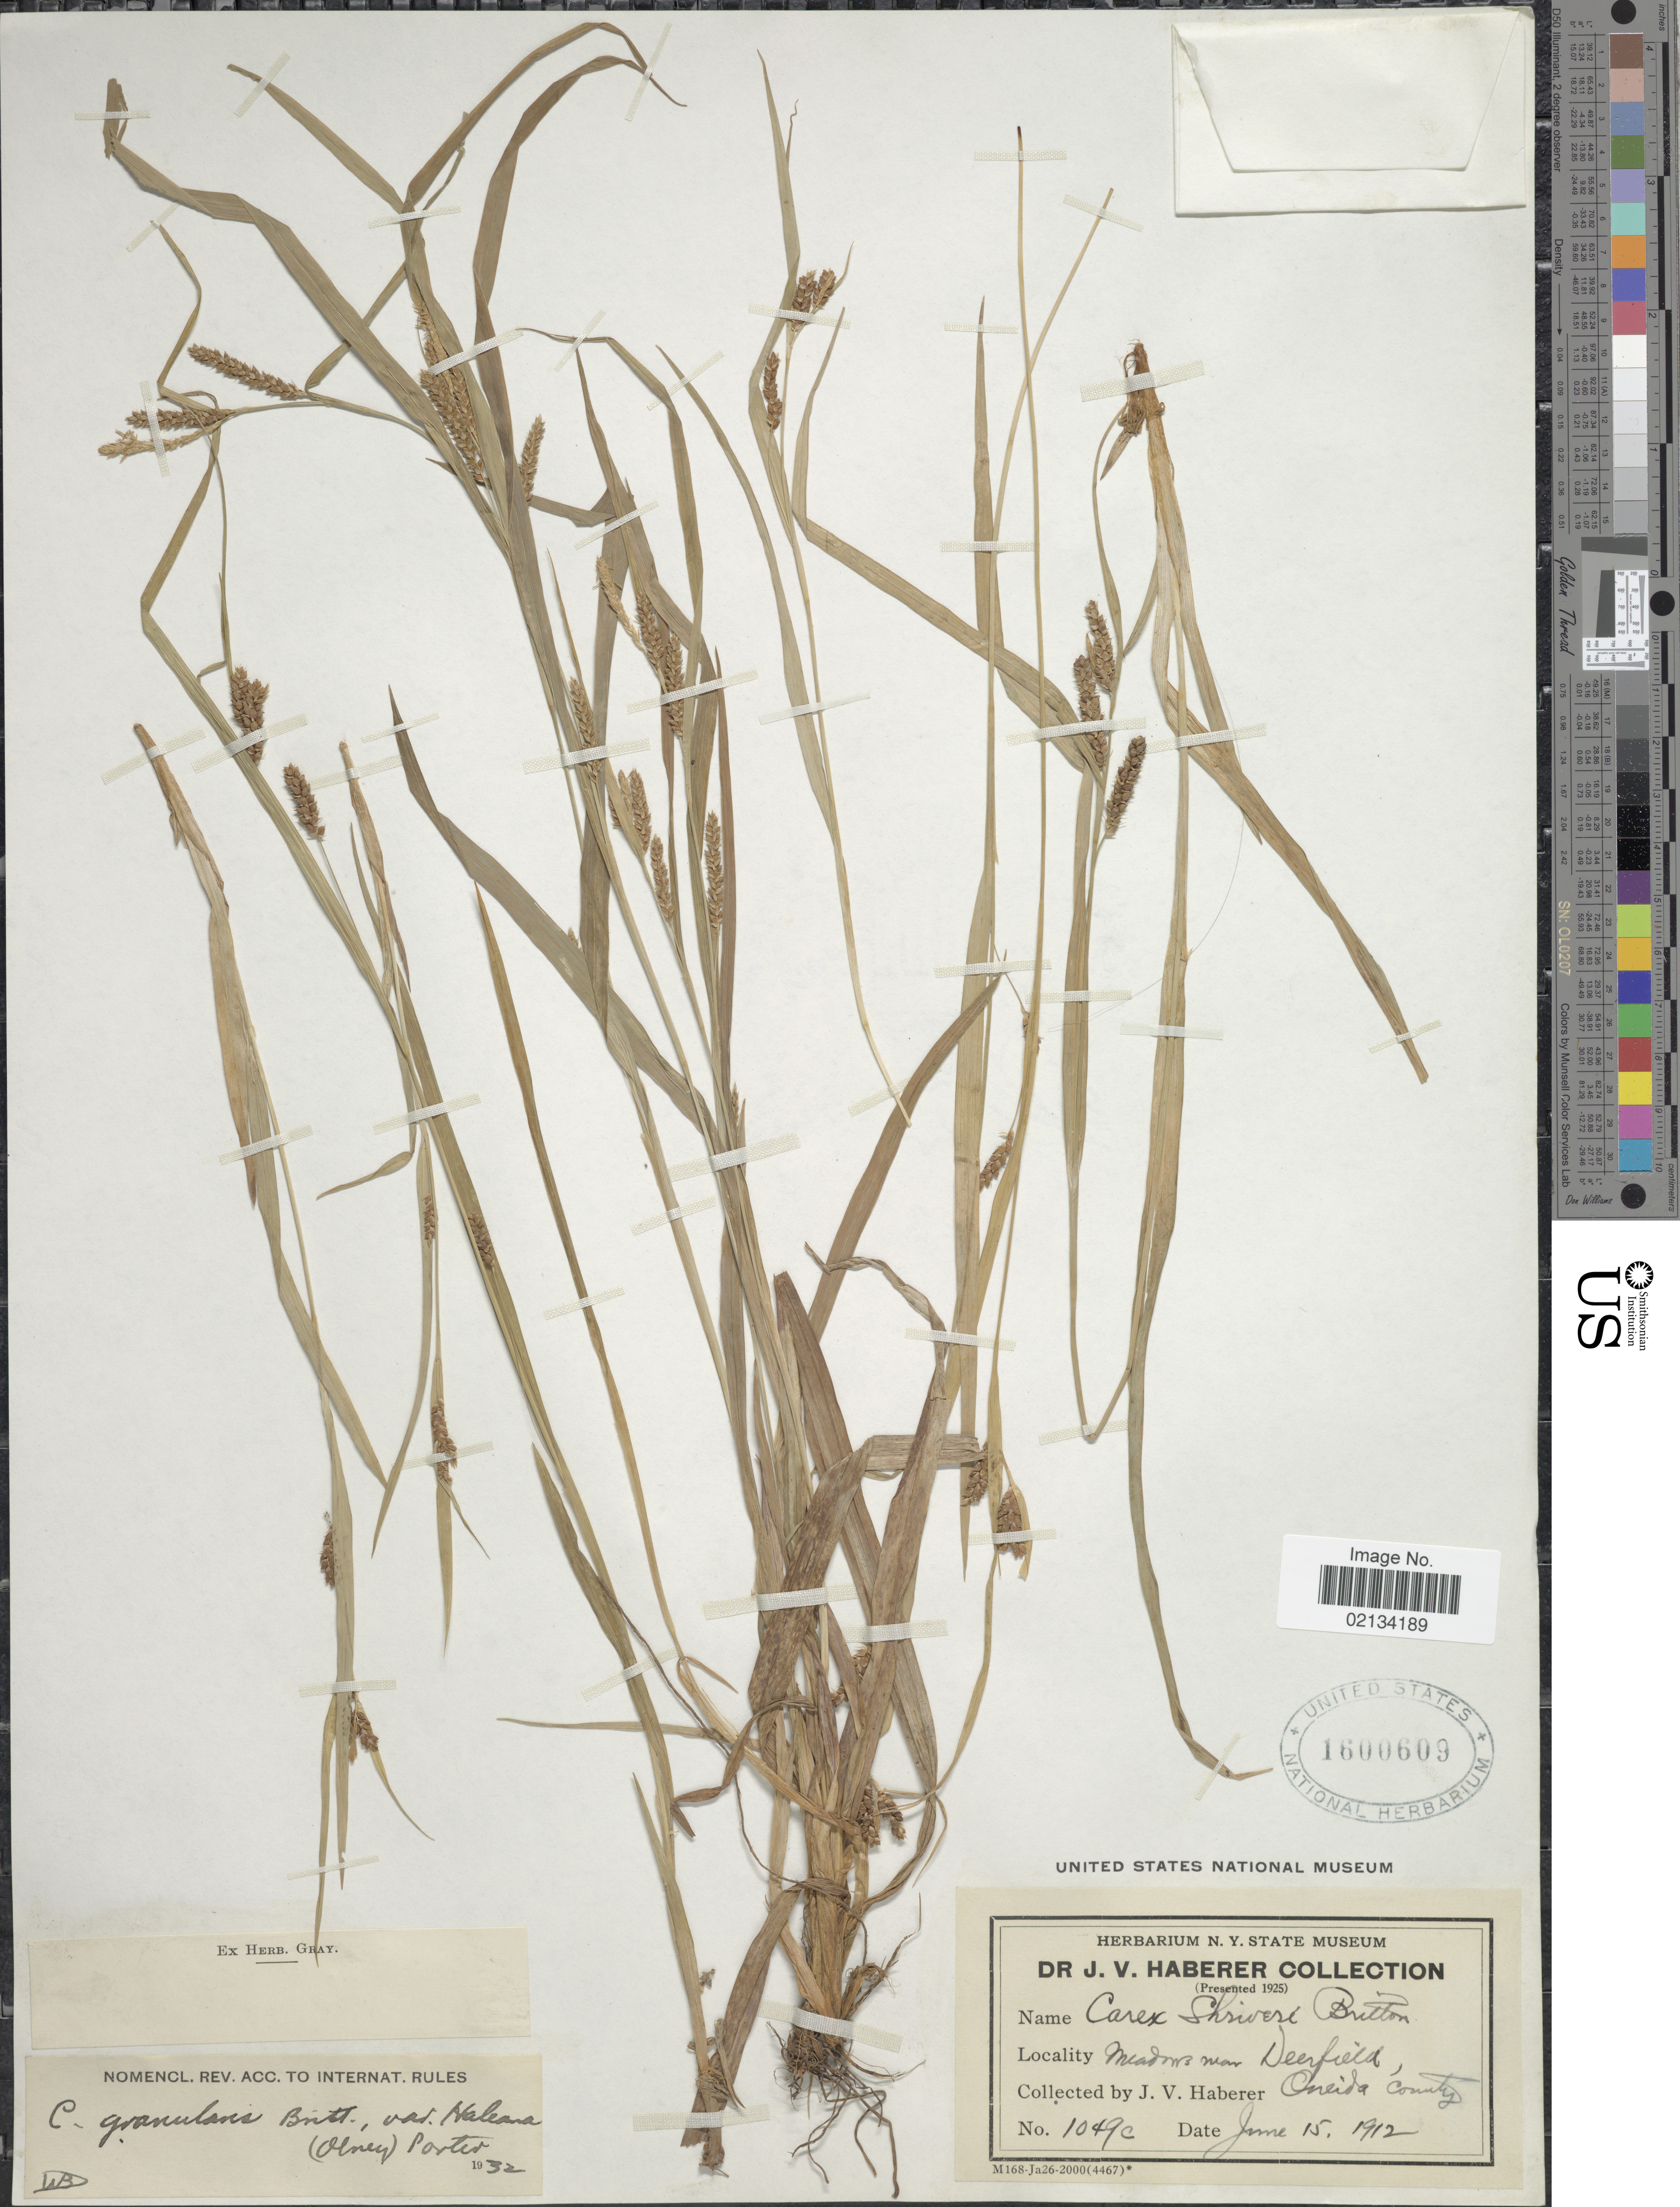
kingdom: Plantae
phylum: Tracheophyta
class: Liliopsida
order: Poales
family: Cyperaceae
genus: Carex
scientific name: Carex granularis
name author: Muhl. ex Willd.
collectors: J. V. Haberer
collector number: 1049c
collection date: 1912-06-15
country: United States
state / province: New York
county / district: Oneida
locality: Meadows near Deerfield, Oneida County.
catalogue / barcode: US 1600609